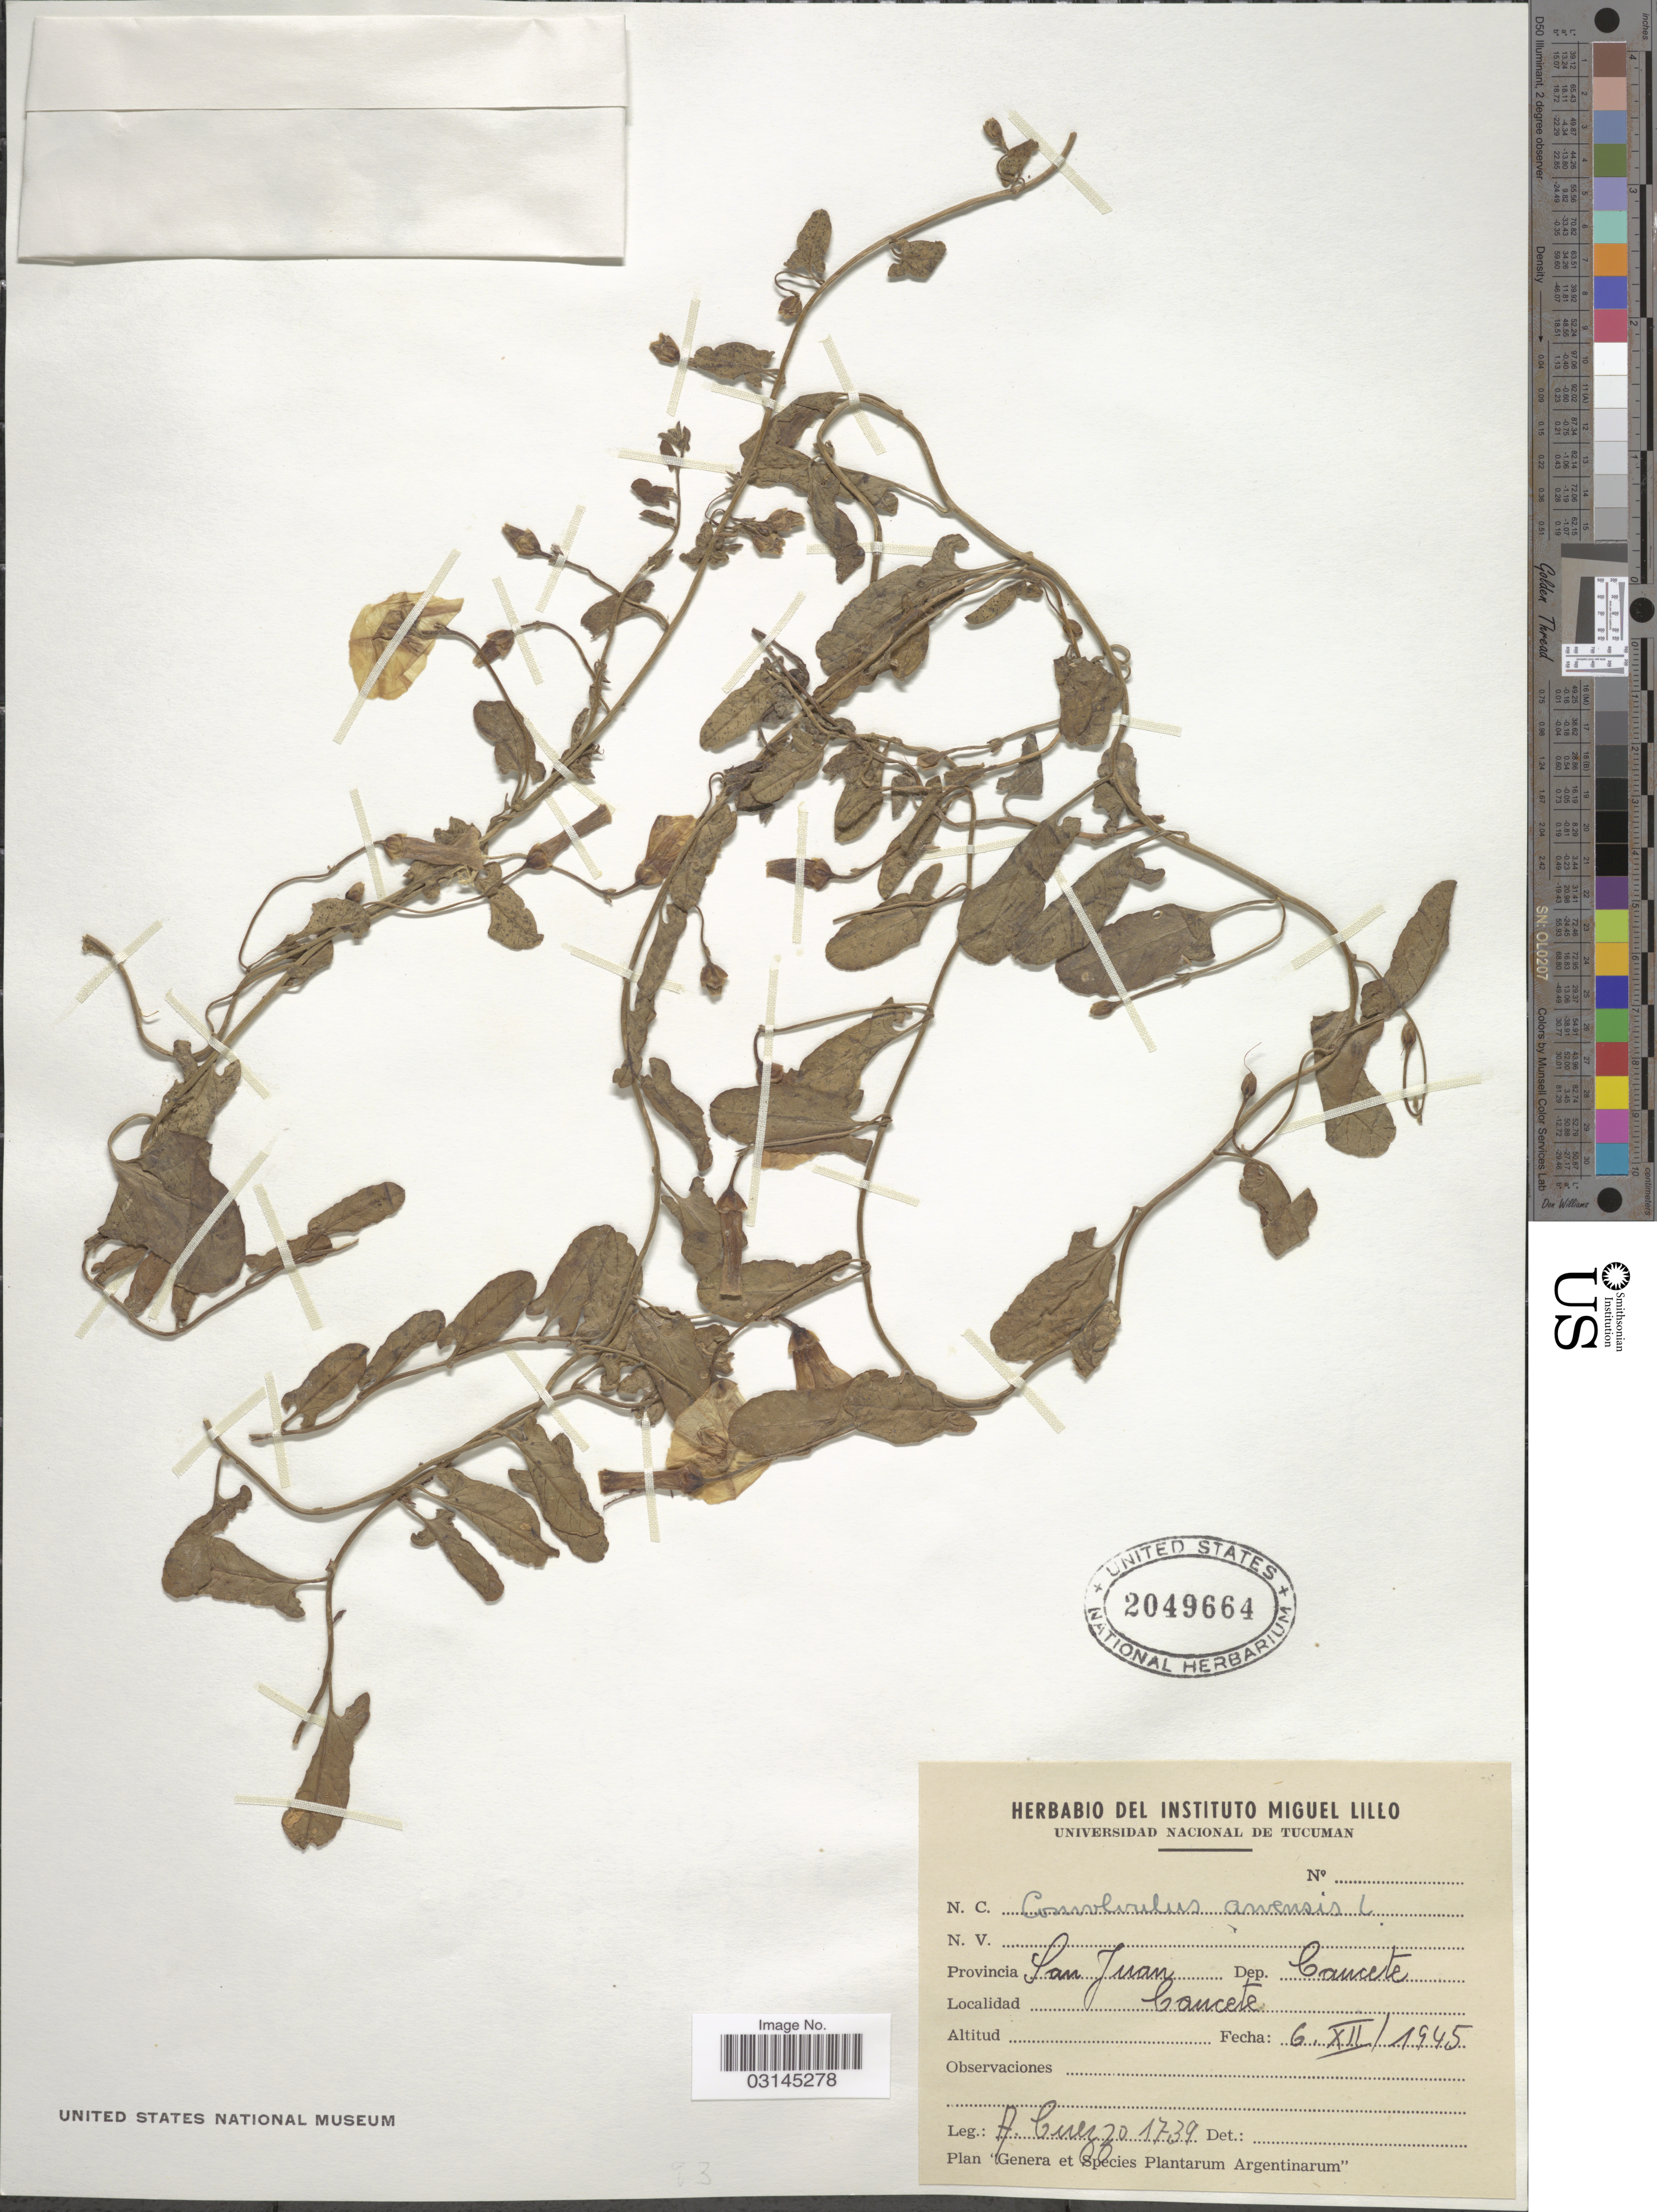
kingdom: Plantae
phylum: Tracheophyta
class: Magnoliopsida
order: Solanales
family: Convolvulaceae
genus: Convolvulus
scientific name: Convolvulus arvensis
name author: L.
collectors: A. Cuezzo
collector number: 1739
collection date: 1945-12-06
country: Argentina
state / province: San Juan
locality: Dep. Caucete, Caucete.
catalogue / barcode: US 2049664